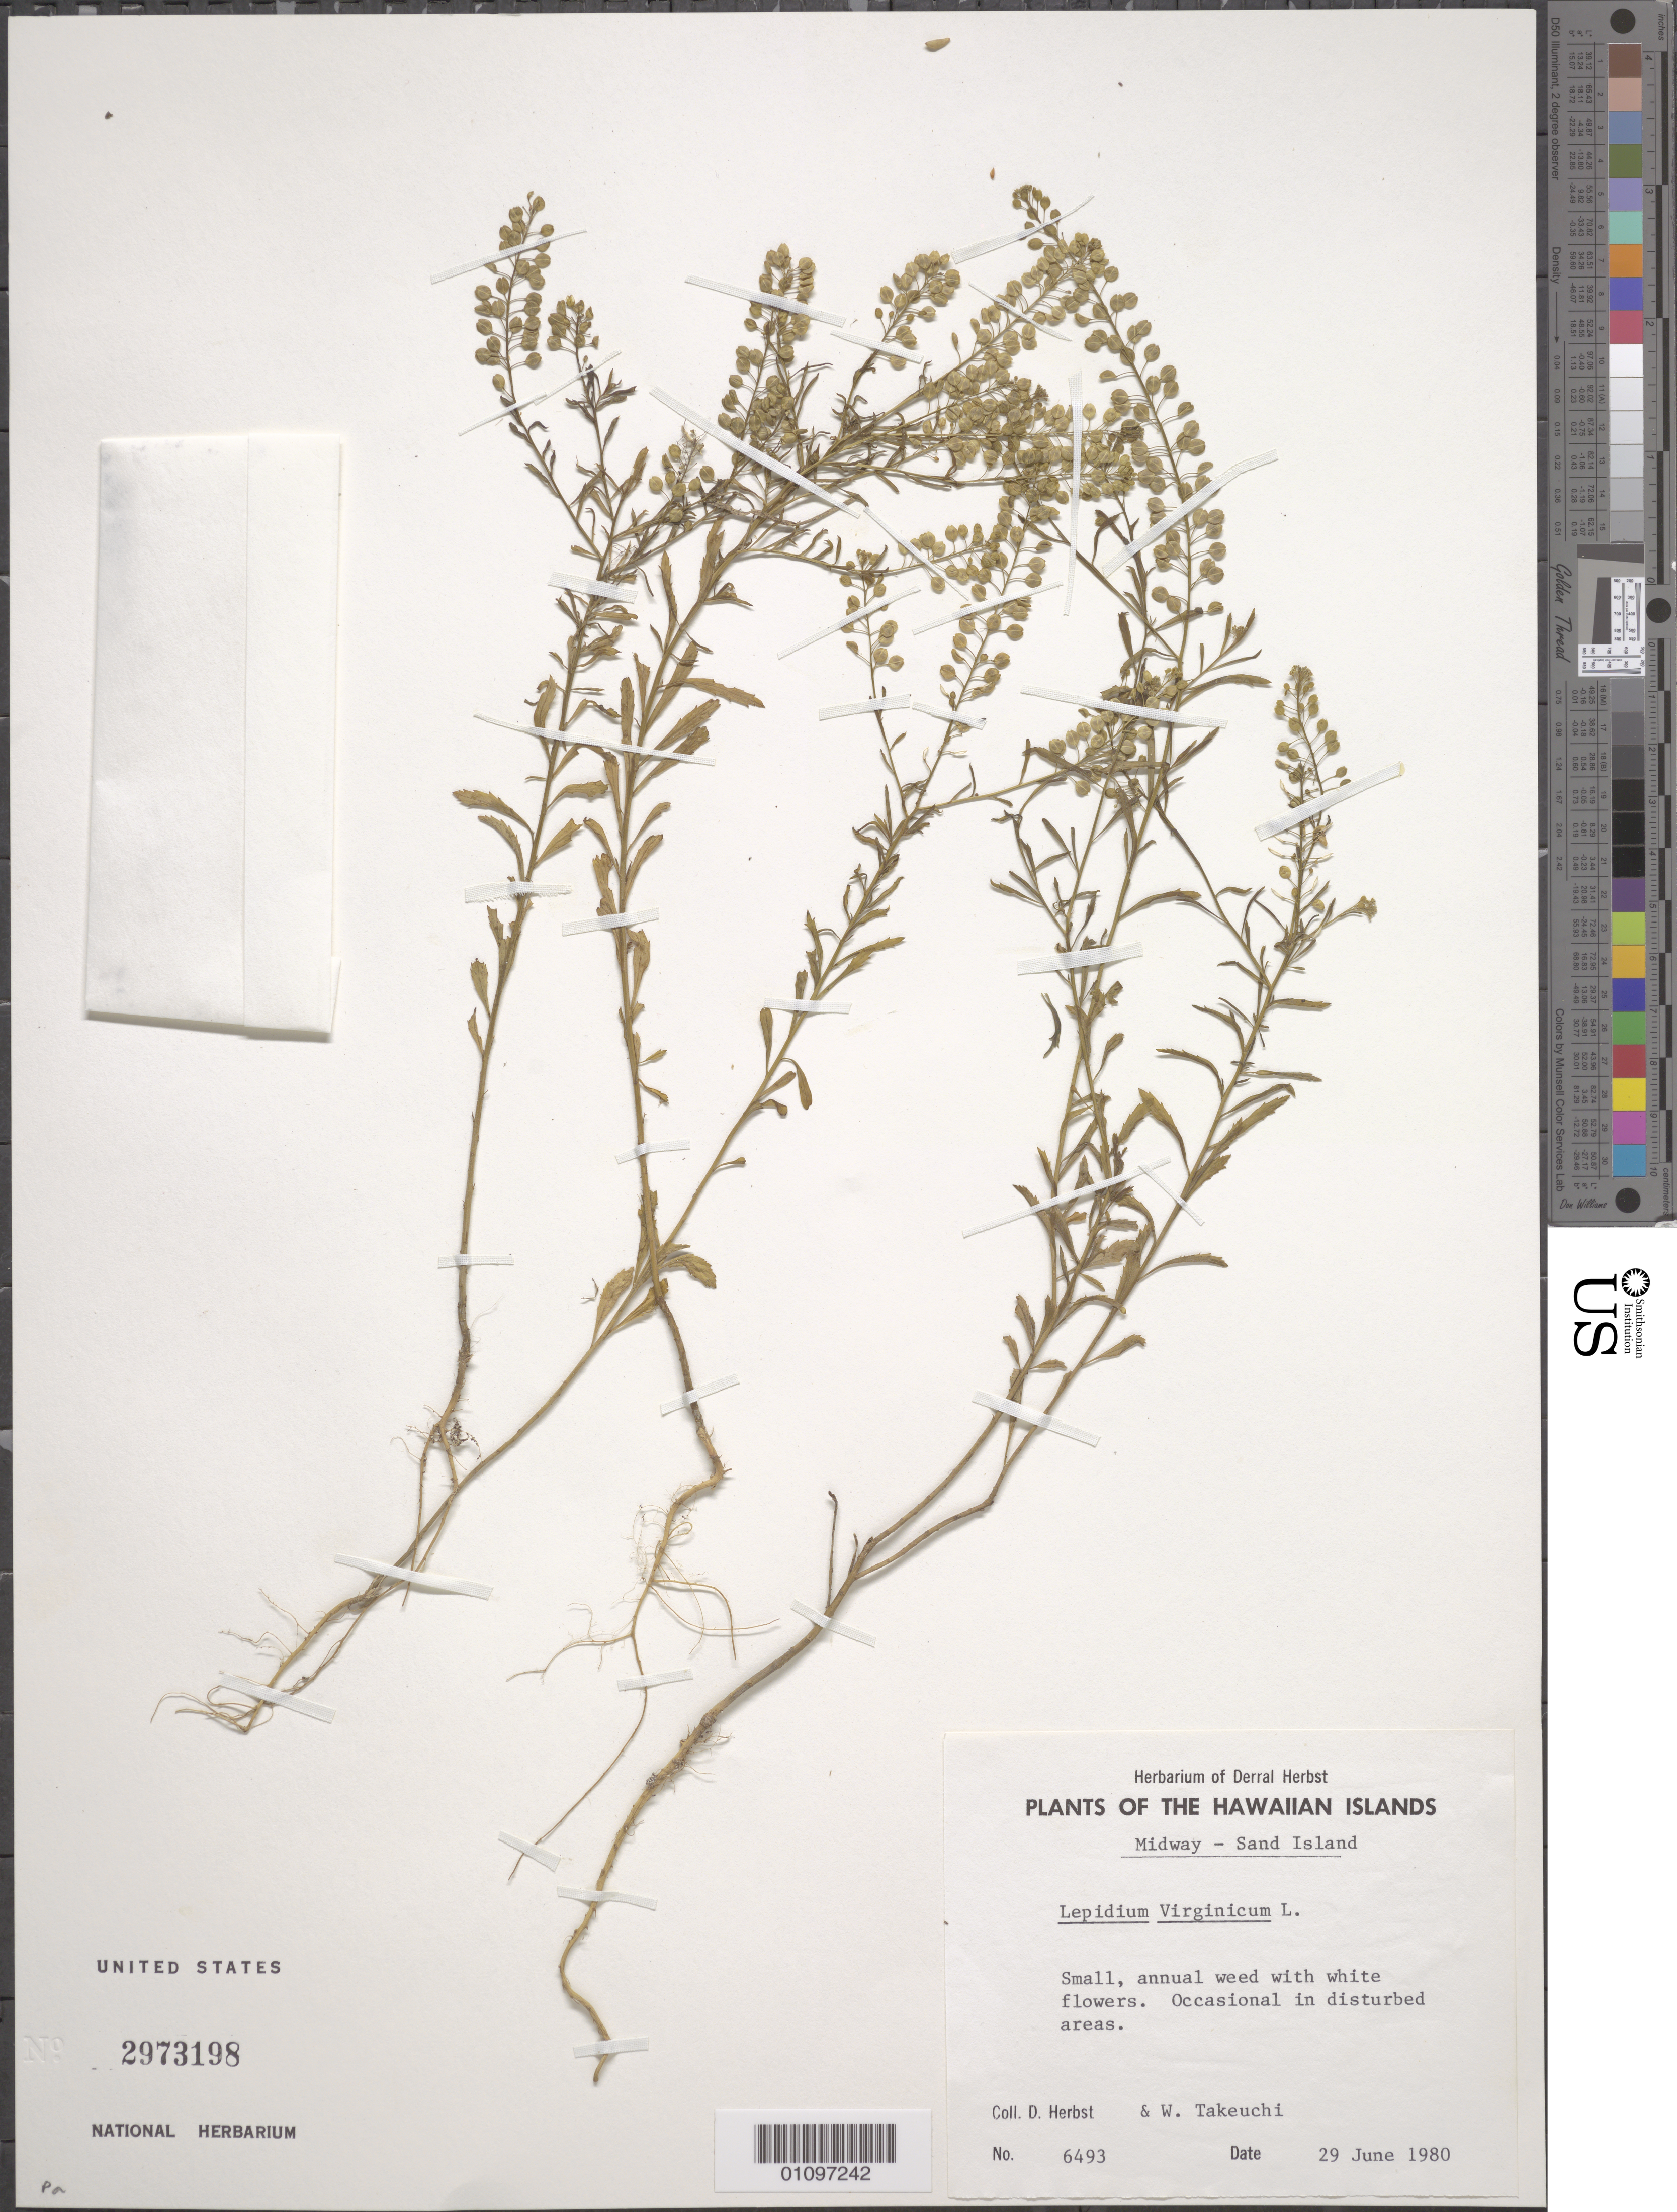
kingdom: Plantae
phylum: Tracheophyta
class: Magnoliopsida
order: Brassicales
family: Brassicaceae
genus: Lepidium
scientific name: Lepidium virginicum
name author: L.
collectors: D. R. Herbst & W. N. Takeuchi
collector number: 6493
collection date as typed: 29 Jun 1980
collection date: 1980-06-29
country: U.S. Administered Pacific Islands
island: Midway Atoll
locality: Sand Islet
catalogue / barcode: US 2973198